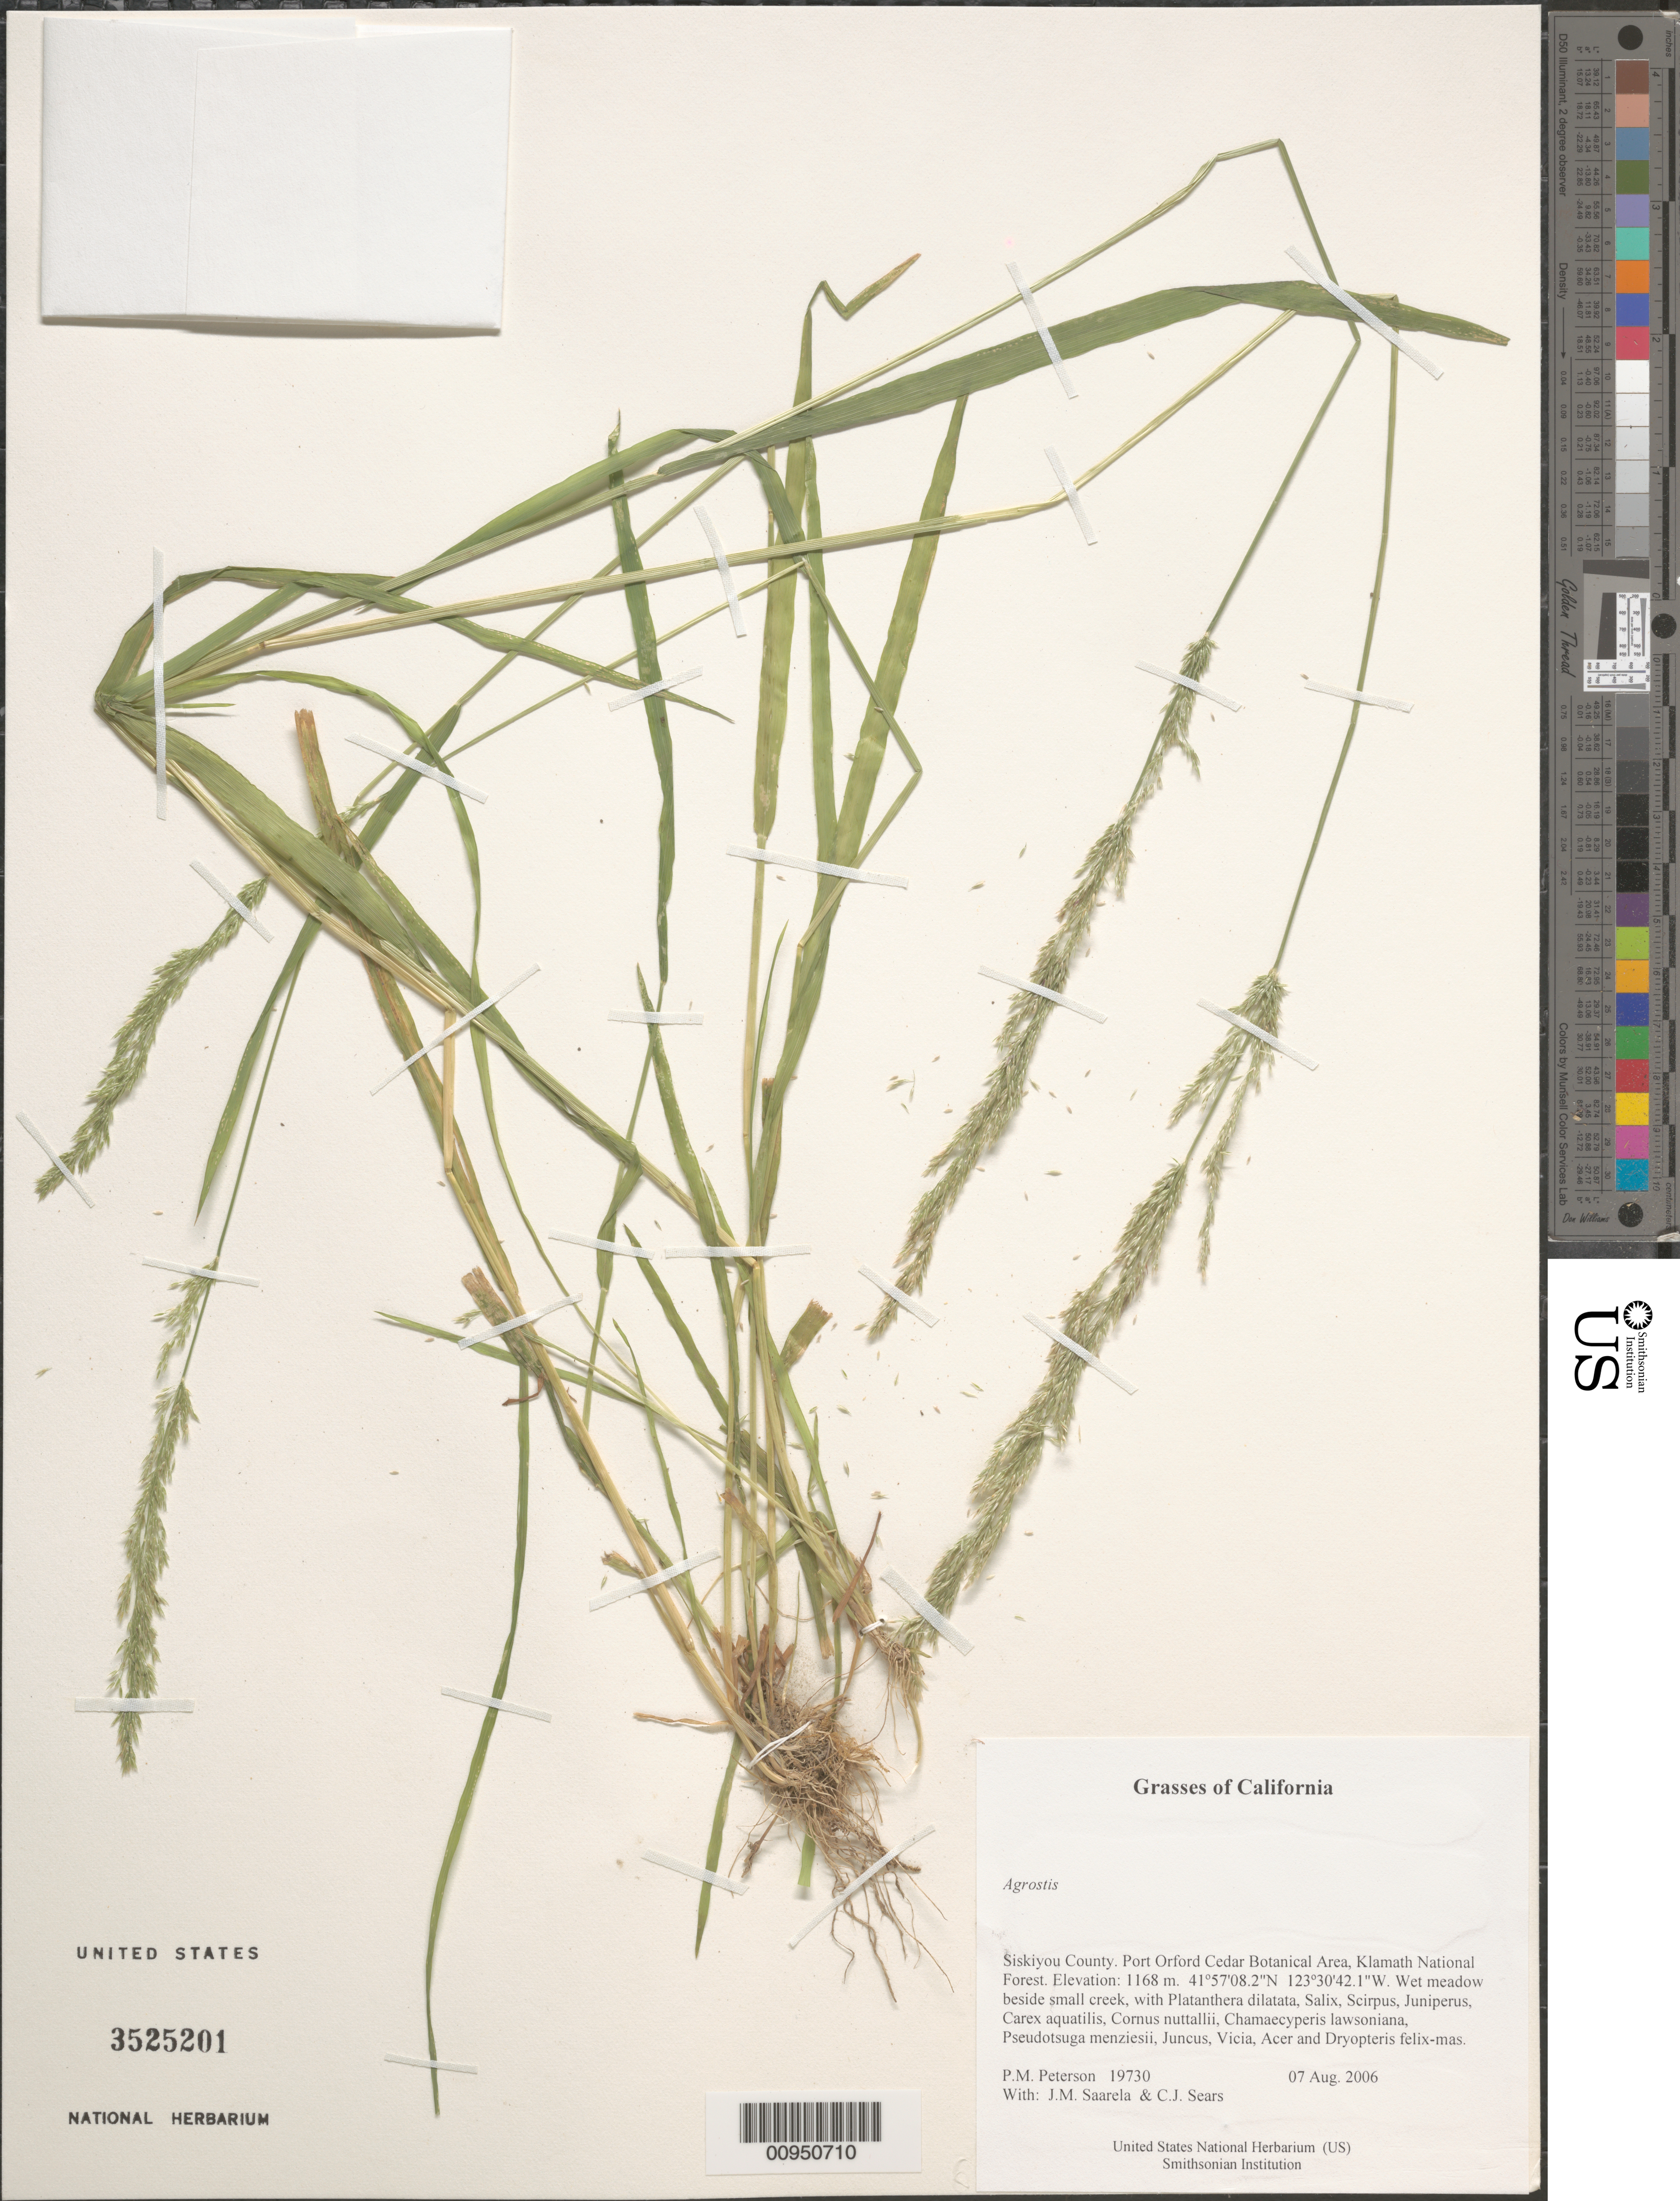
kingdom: Plantae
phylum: Tracheophyta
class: Liliopsida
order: Poales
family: Poaceae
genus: Agrostis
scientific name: Agrostis exarata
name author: Trin.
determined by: Saarela, J. M., (CAN), Canadian Museum of Nature (CANADA)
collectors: P. M. Peterson, J. Saarela & C. Sears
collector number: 19730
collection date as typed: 07 Aug 2006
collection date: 2006-08-07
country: United States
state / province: California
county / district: Siskiyou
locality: Port Orford Cedar Botanical Area, Klamath National Forest.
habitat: Wet meadow beside small creek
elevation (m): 1168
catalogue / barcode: US 3525201